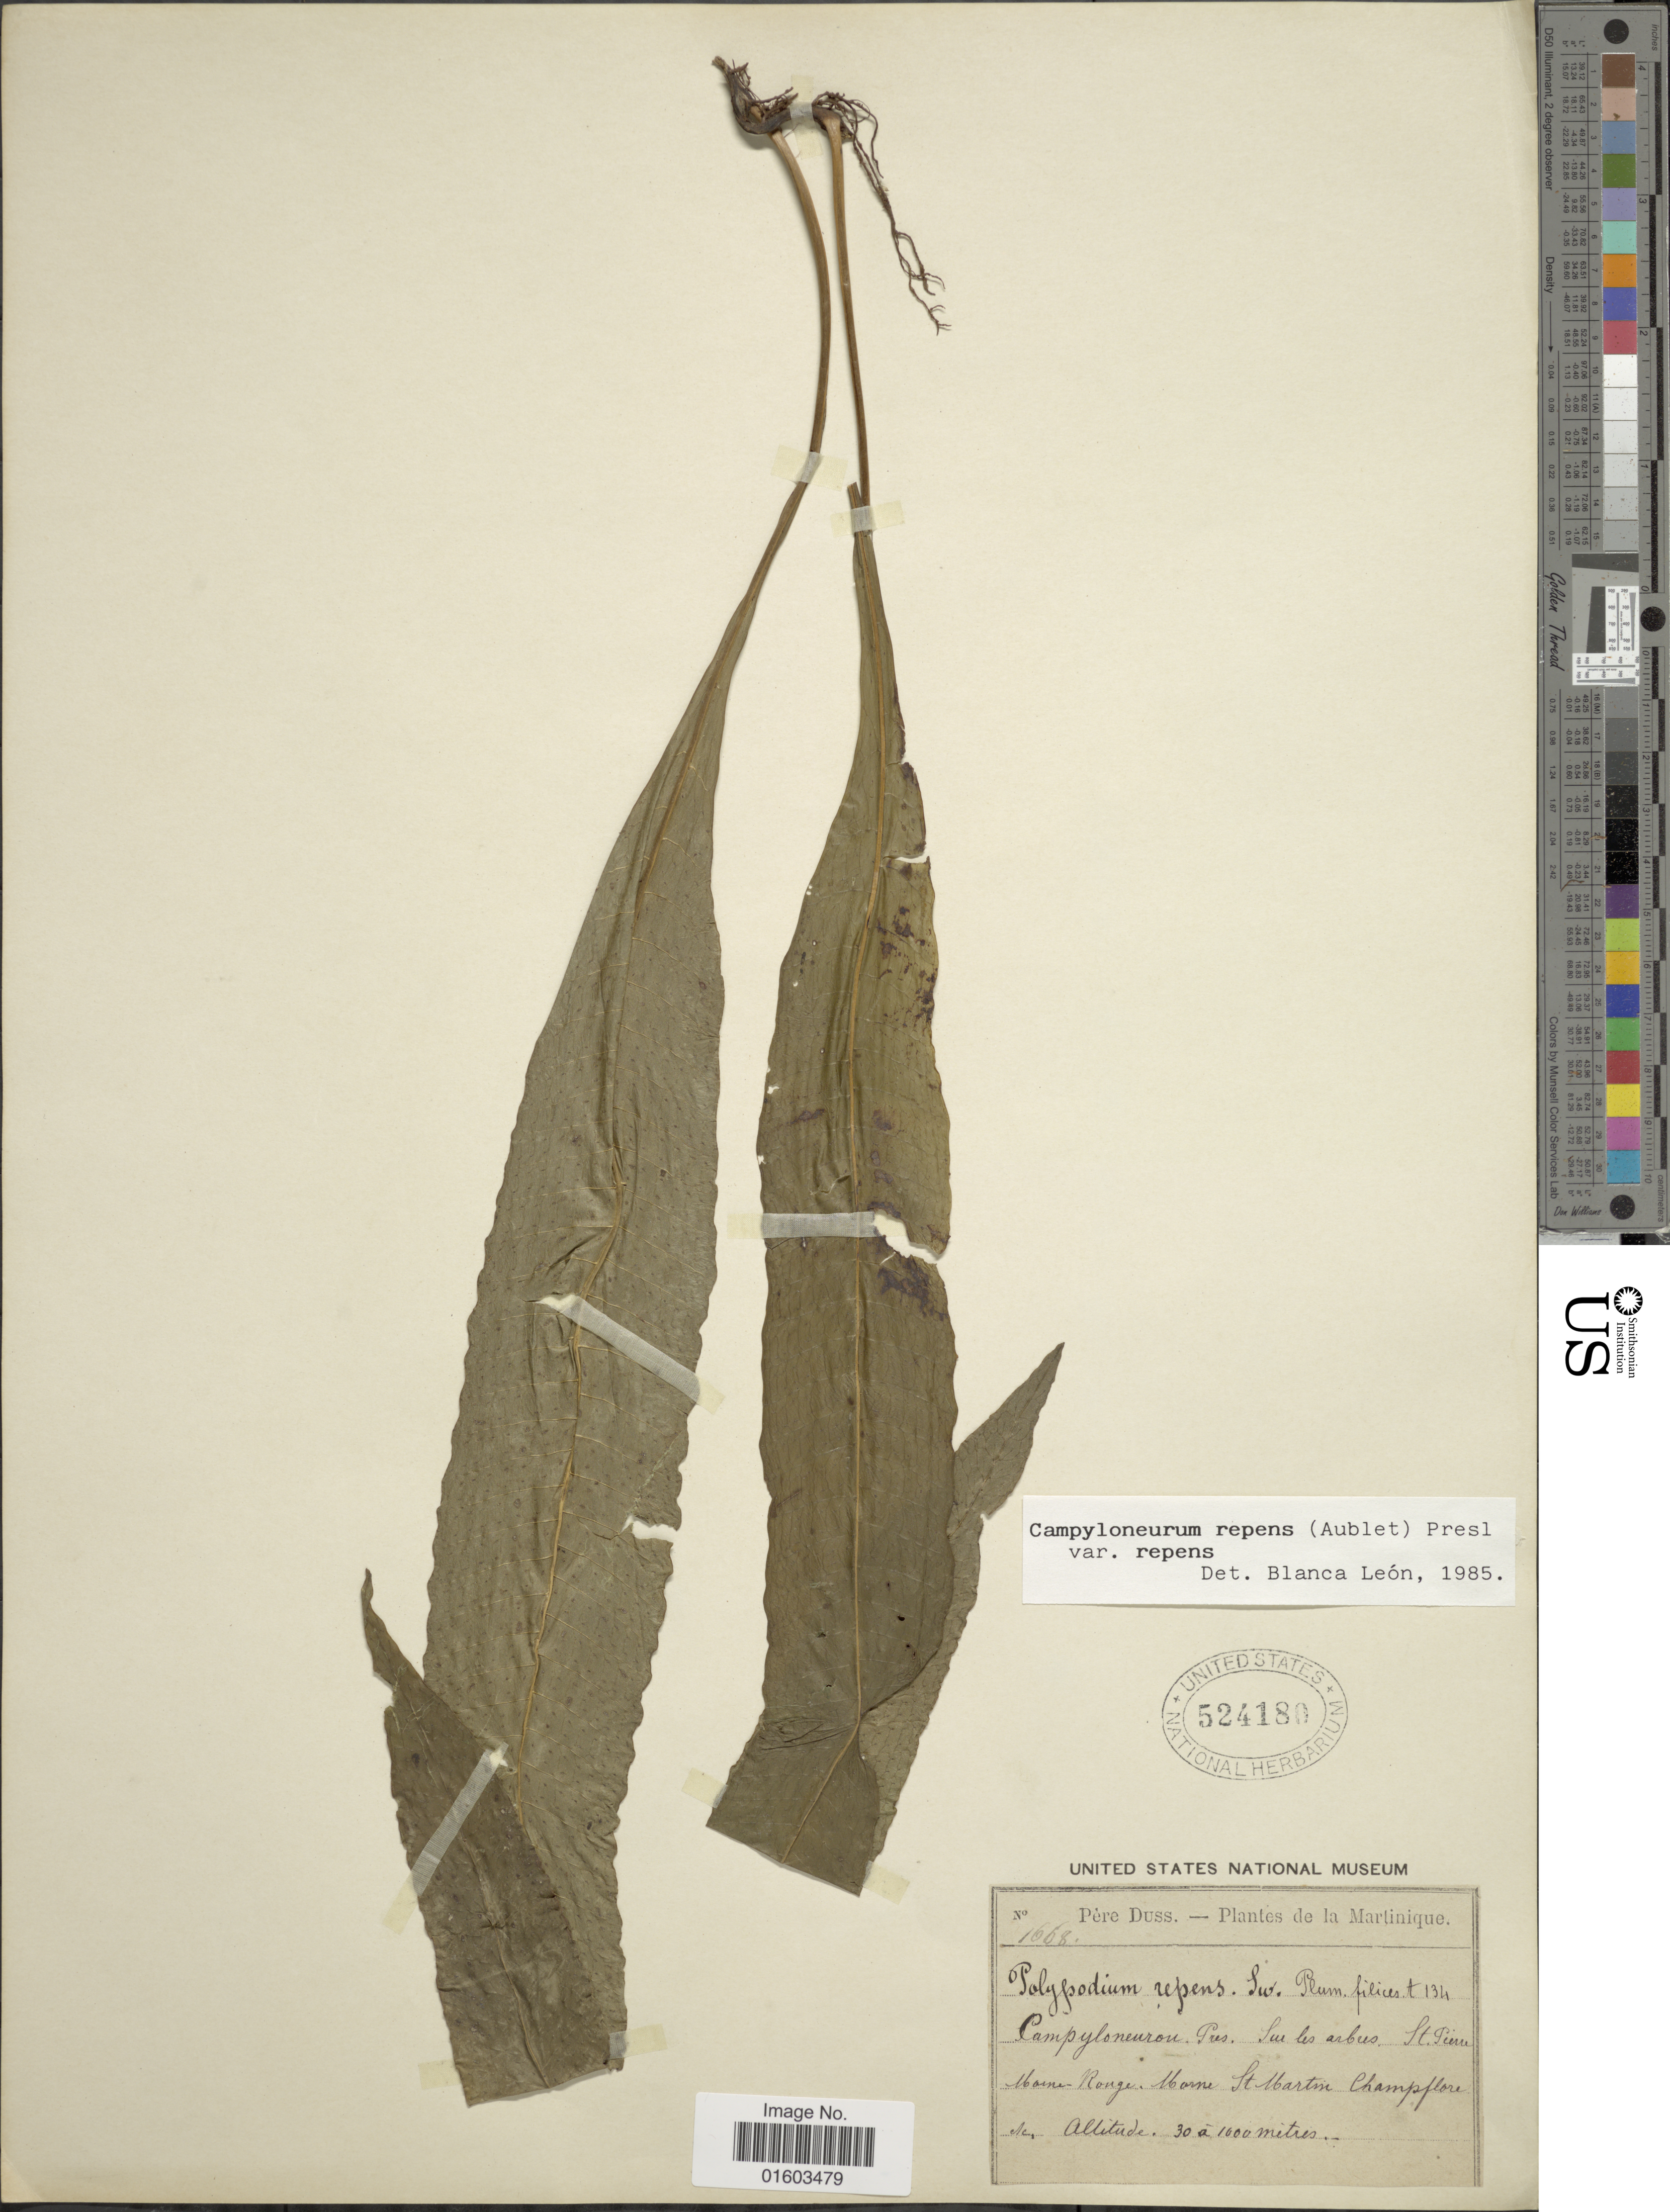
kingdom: Plantae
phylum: Tracheophyta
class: Polypodiopsida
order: Polypodiales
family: Polypodiaceae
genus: Campyloneurum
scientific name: Campyloneurum repens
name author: (Aubl.) C. Presl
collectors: Père Duss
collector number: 1668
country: Martinique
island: Martinique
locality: Sur les arbres St. Pierre Morne-Rouge, Morne St Martin Champflore.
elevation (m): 30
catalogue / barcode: US 524180